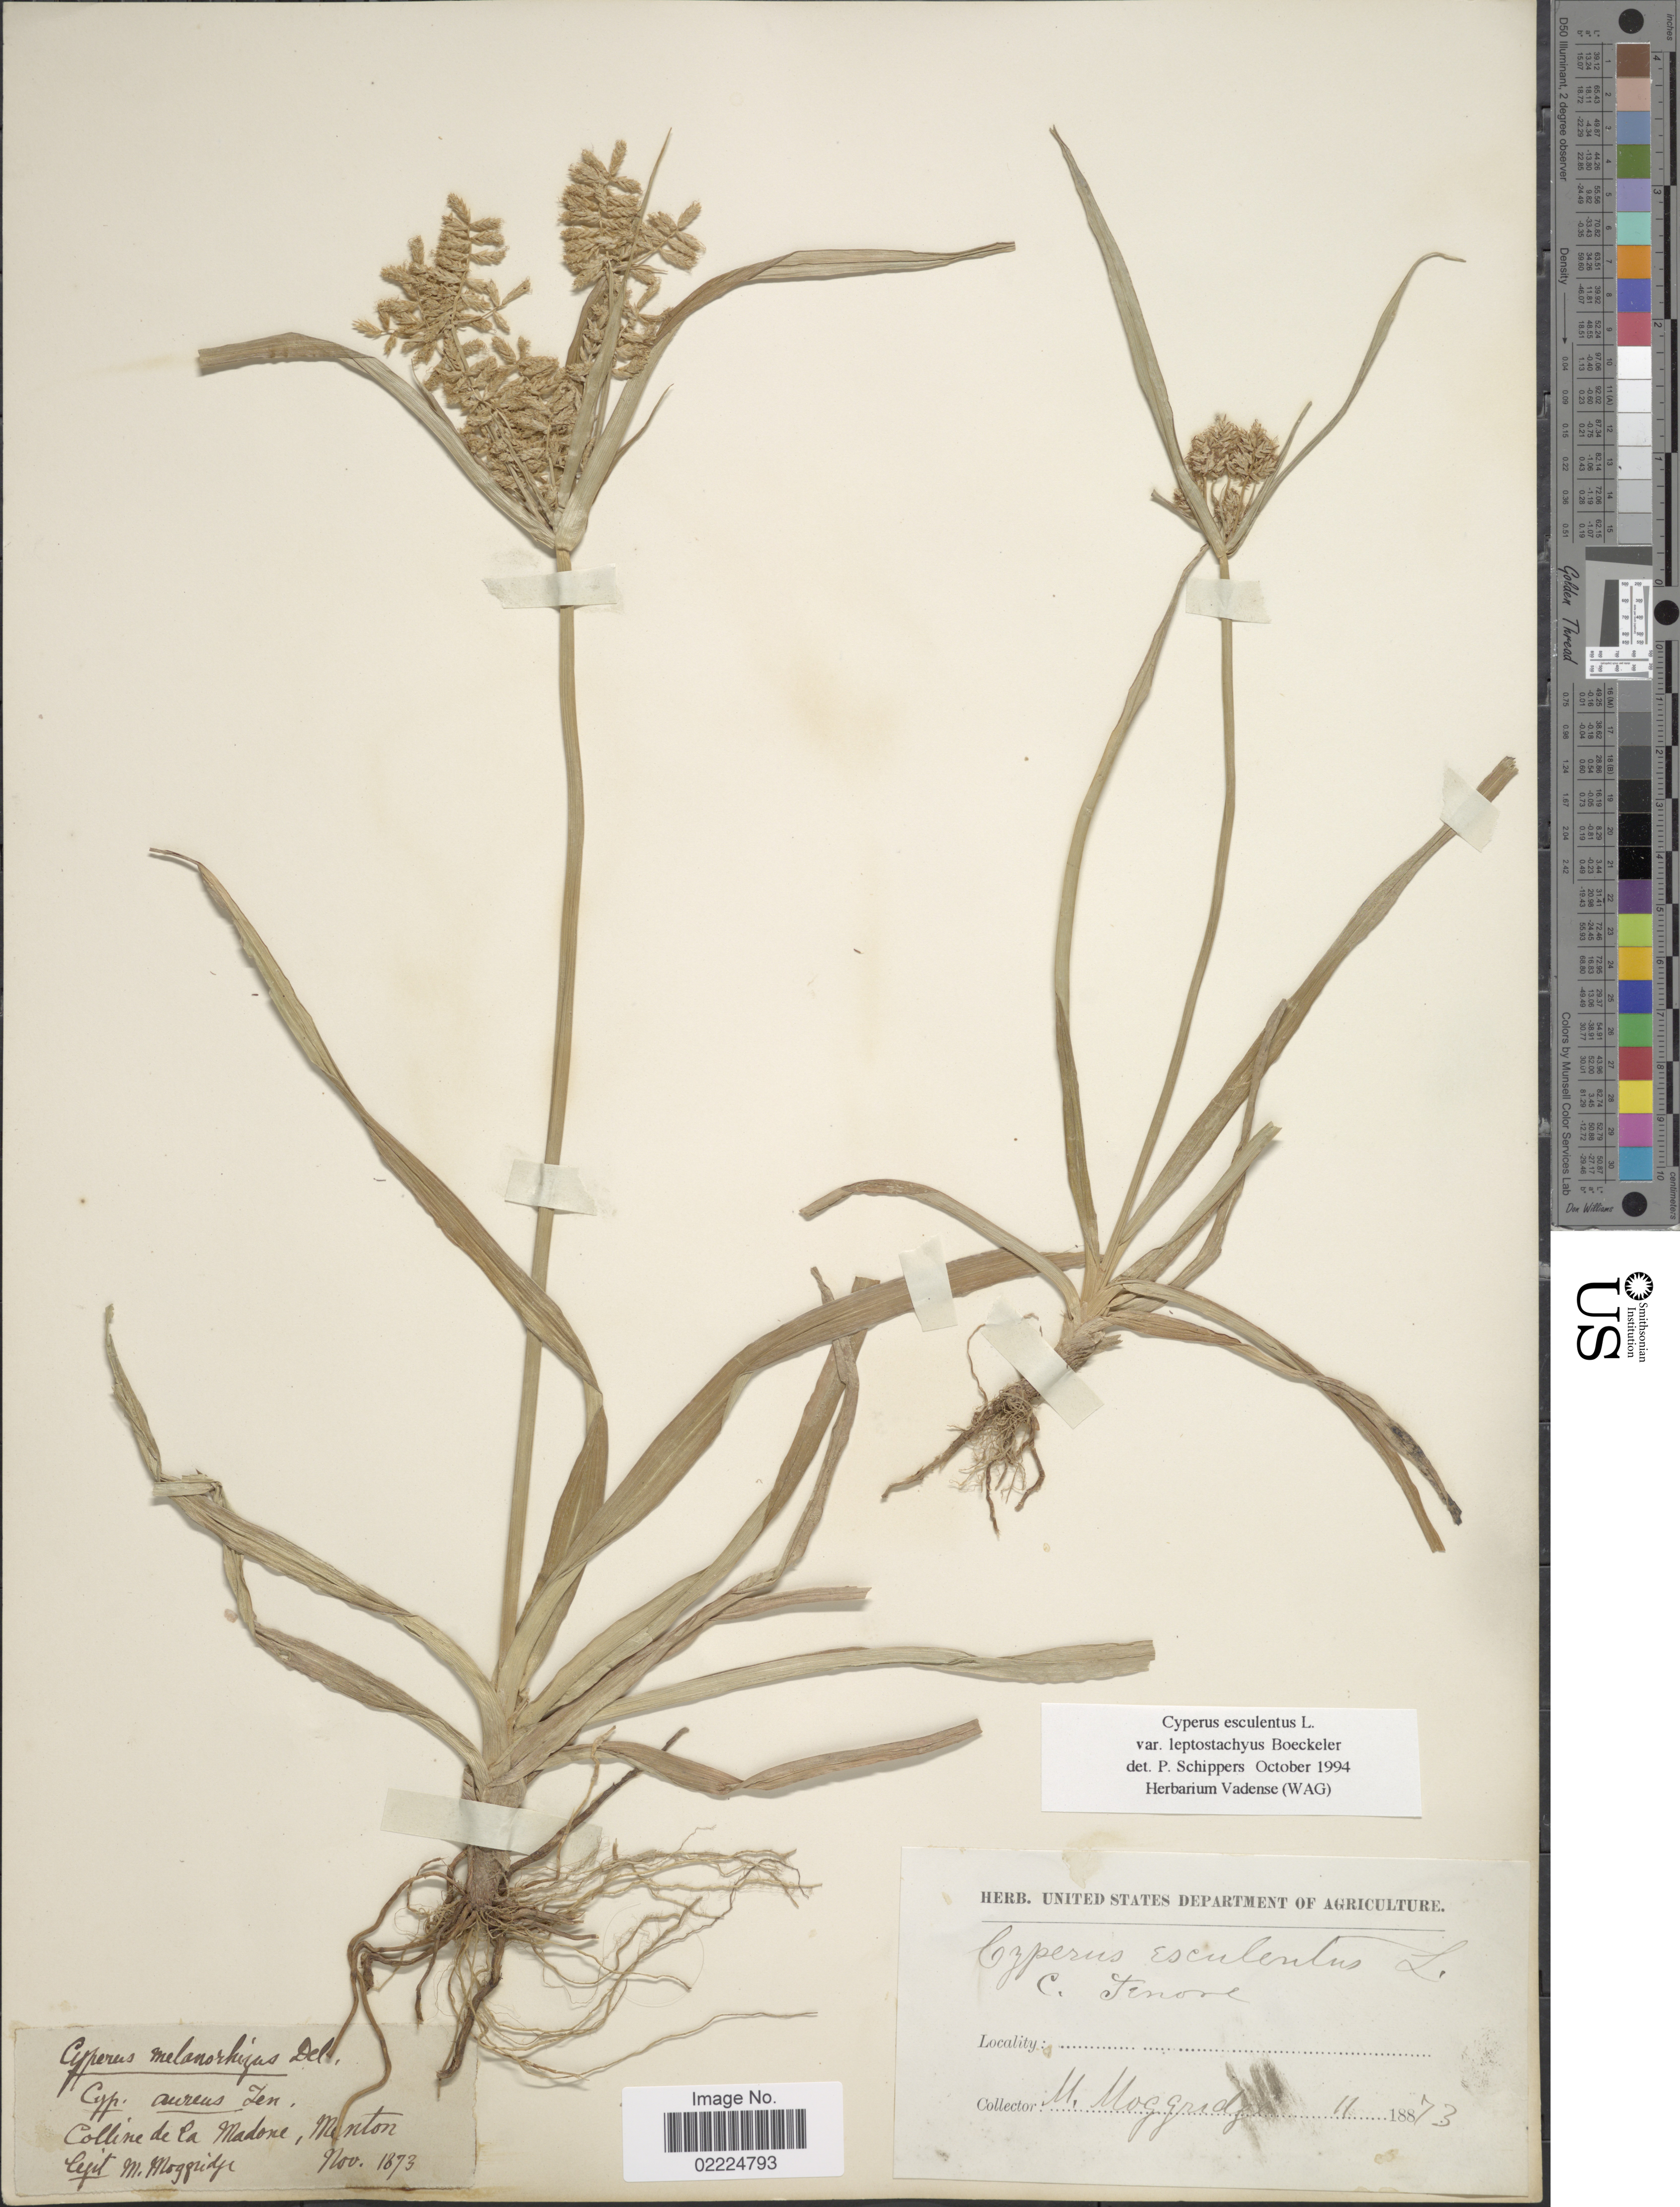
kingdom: Plantae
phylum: Tracheophyta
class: Liliopsida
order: Poales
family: Cyperaceae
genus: Cyperus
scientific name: Cyperus esculentus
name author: L.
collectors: M. Moggridge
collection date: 1873-11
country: France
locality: Colline de la Modore, Menton.